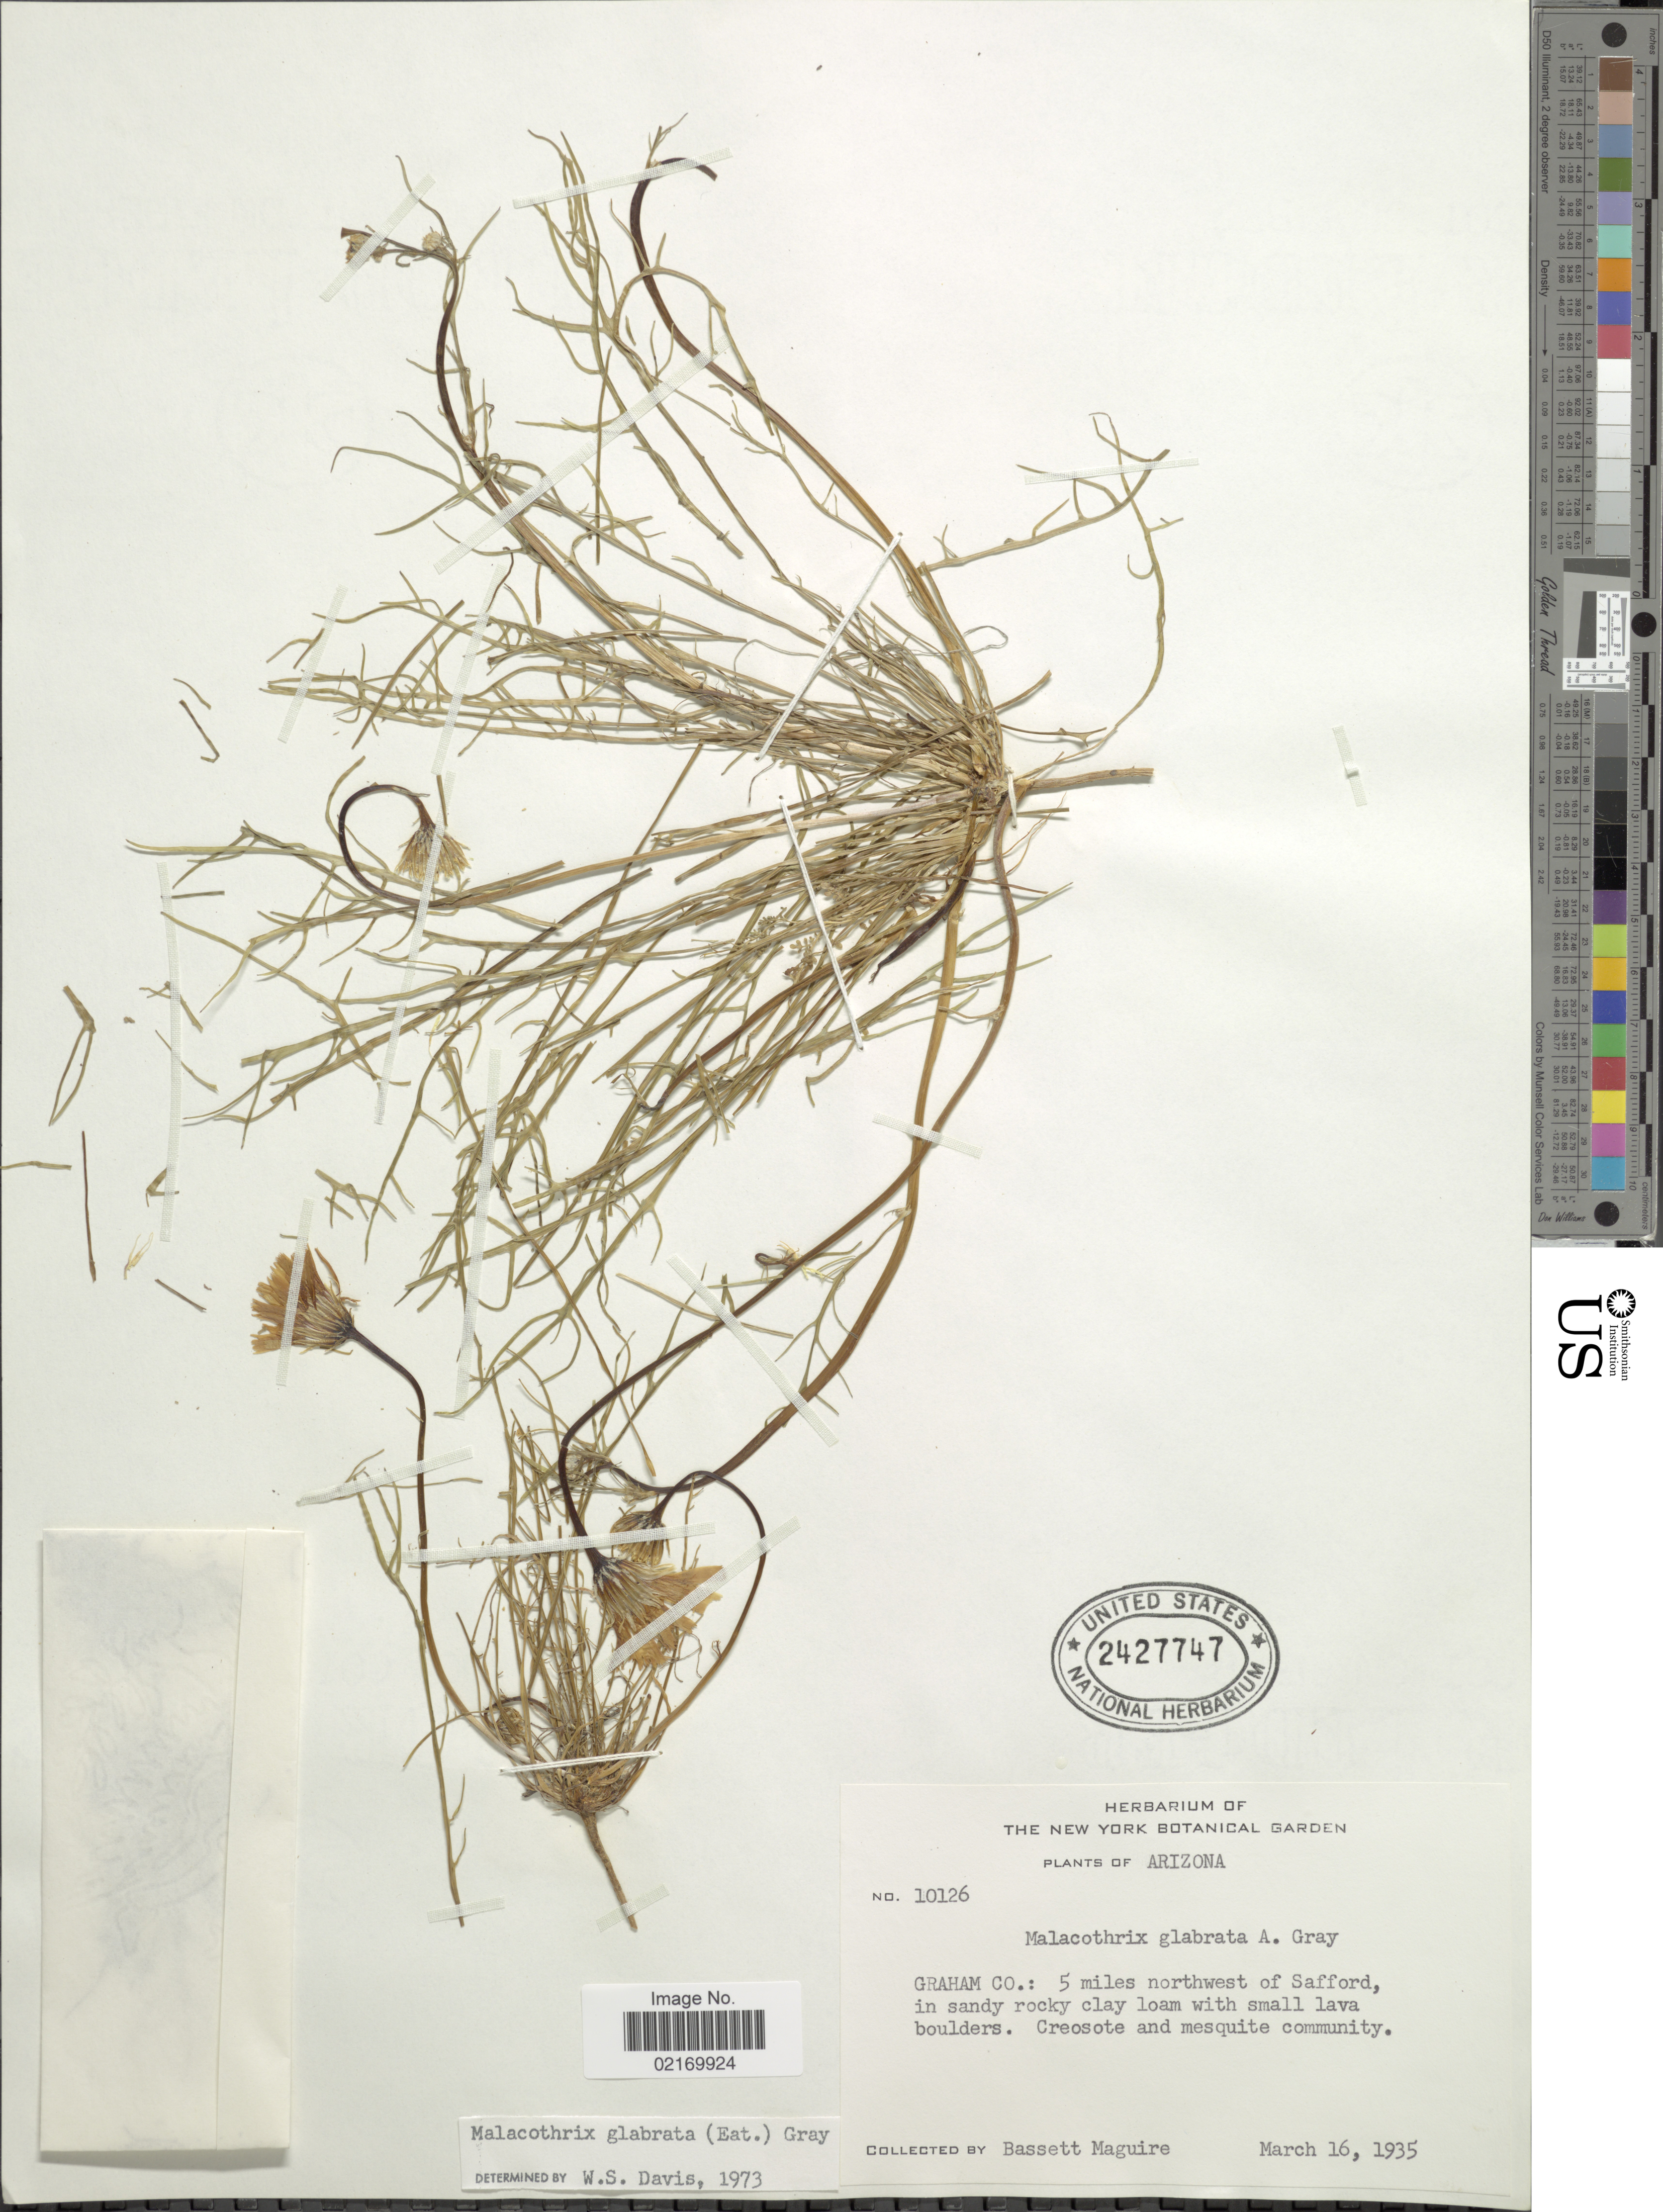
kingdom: Plantae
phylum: Tracheophyta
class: Magnoliopsida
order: Asterales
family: Asteraceae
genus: Malacothrix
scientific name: Malacothrix glabrata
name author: (A. Gray ex D.C. Eaton) A. Gray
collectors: B. Maguire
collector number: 10126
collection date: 1935-03-16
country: United States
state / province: Arizona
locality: Graham Co., 5 milesnorthwest of Safford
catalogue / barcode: US 2427747